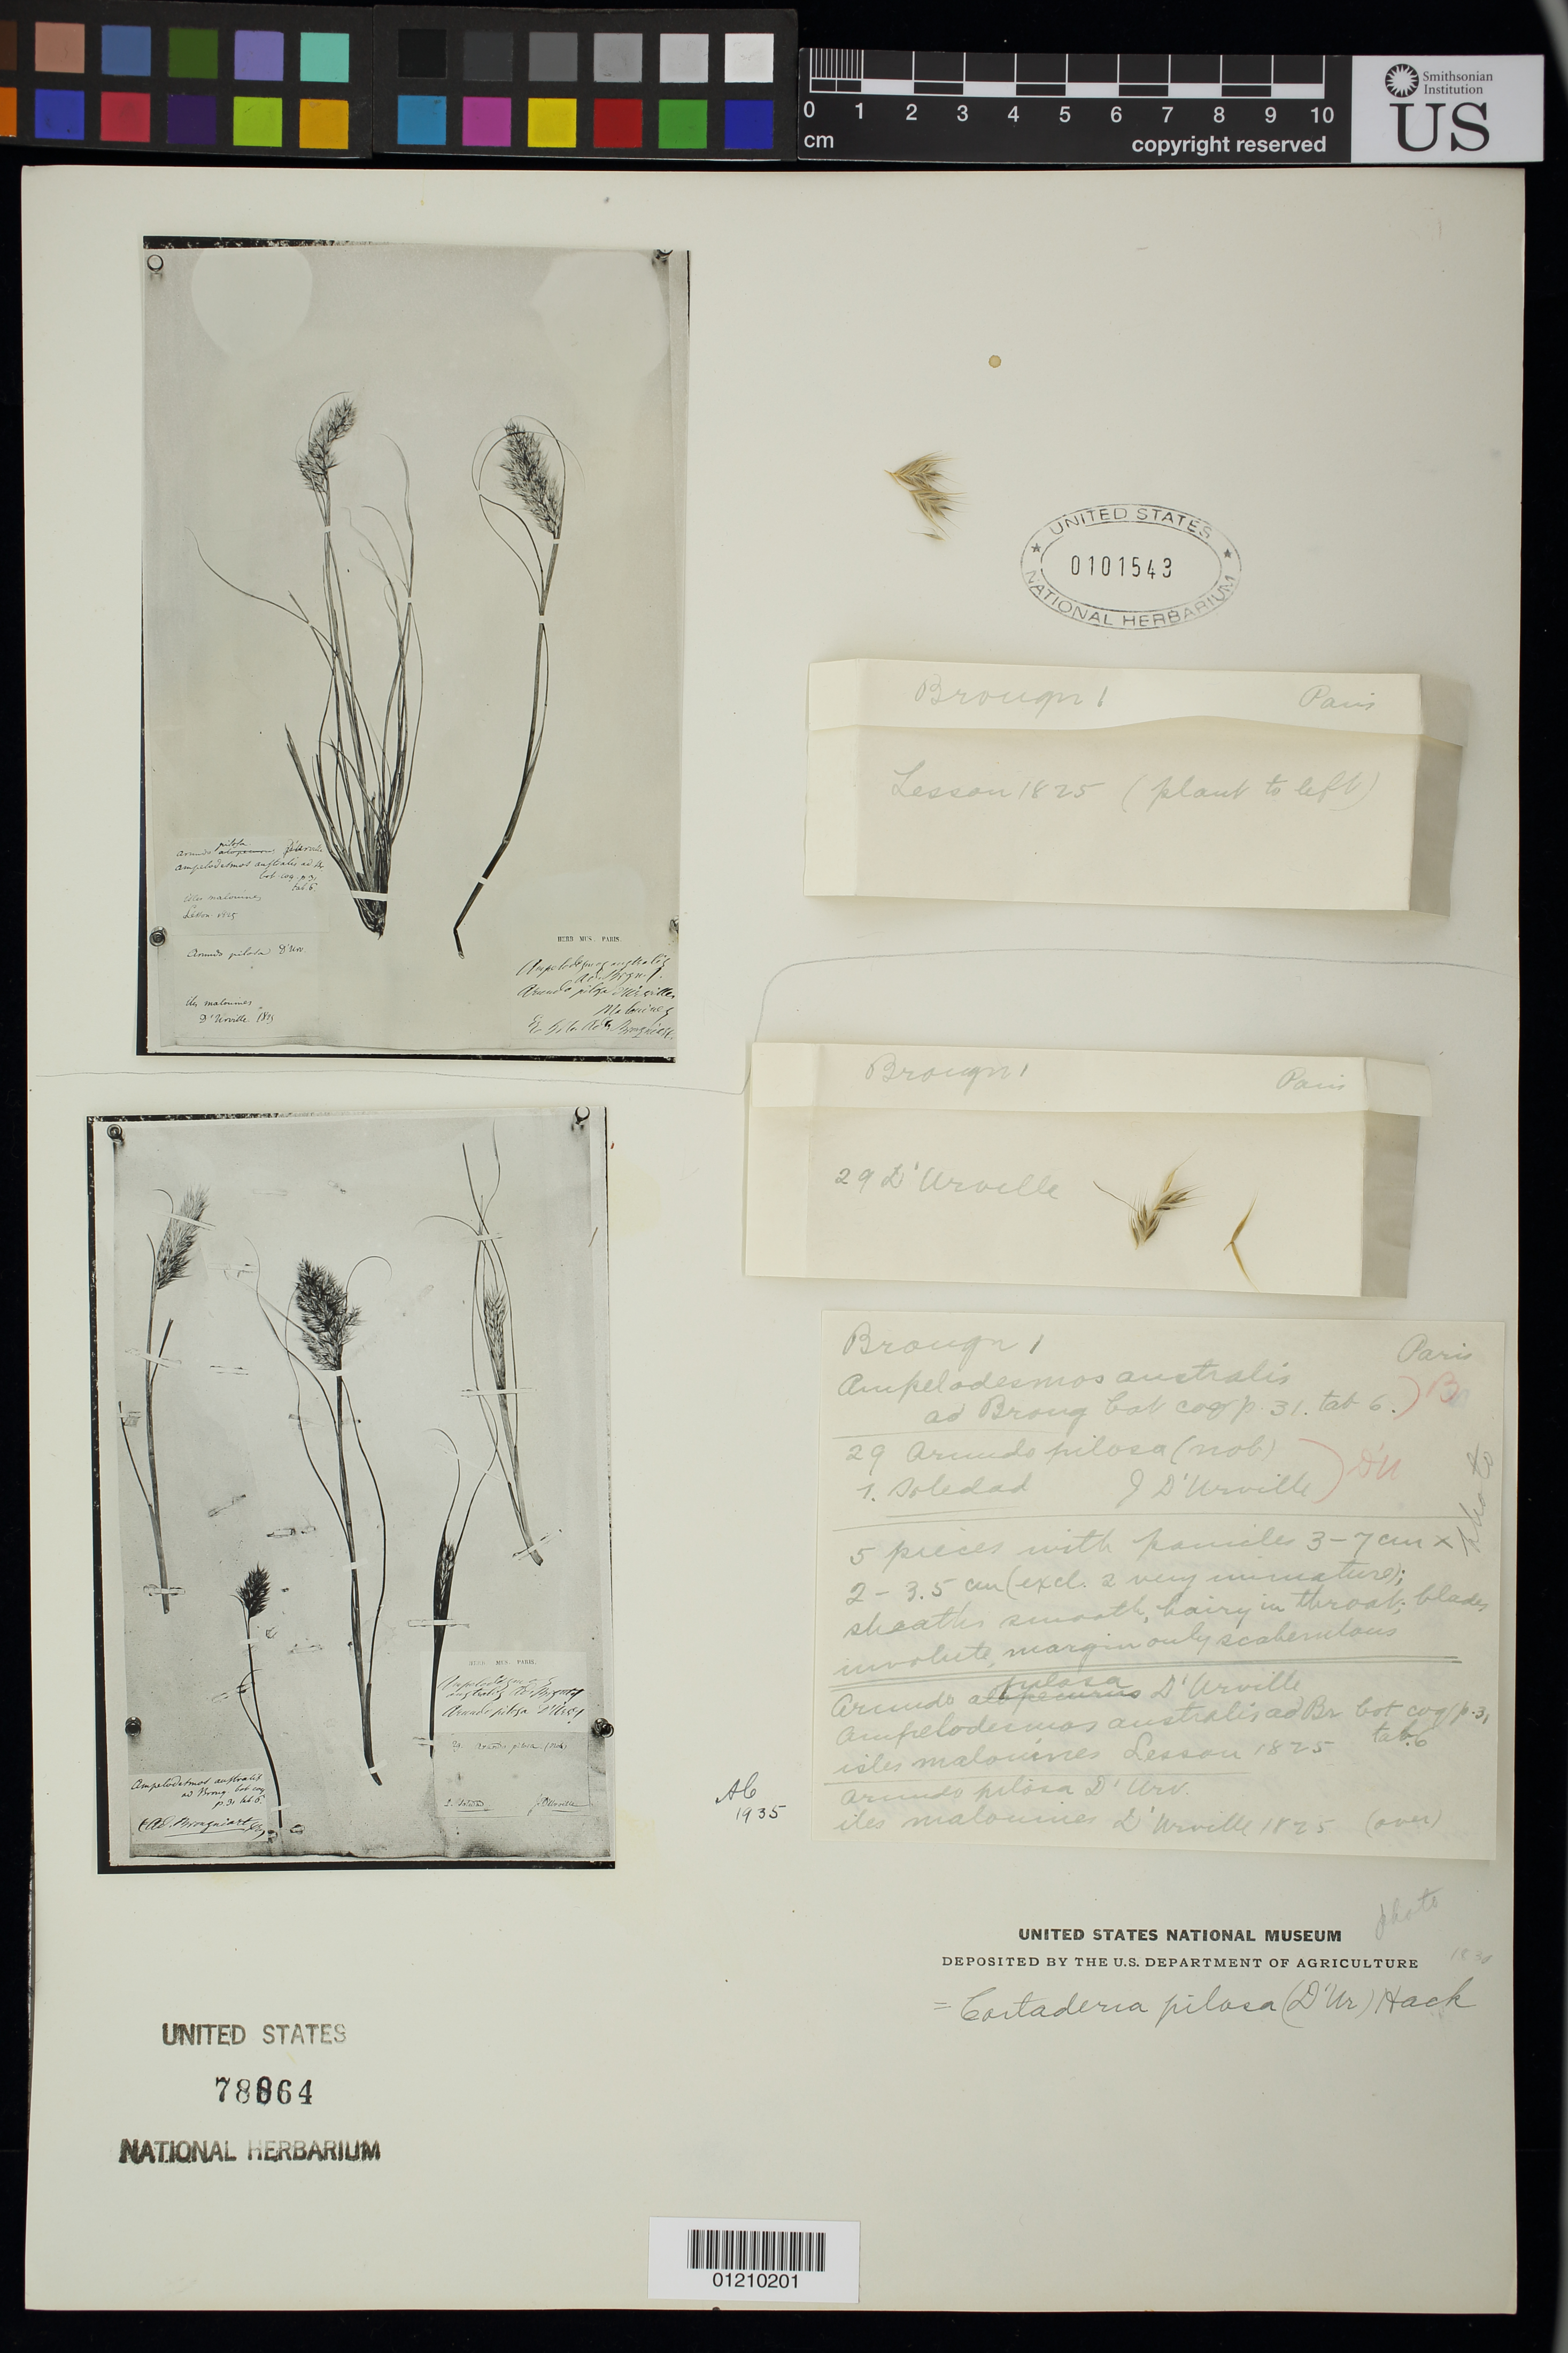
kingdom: Plantae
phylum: Tracheophyta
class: Liliopsida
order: Poales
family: Poaceae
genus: Arundo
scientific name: Arundo pilosa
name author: d'Urv.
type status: Possible Syntype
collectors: J. d'Urville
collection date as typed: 1825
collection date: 1825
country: Falkland Islands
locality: Malouines.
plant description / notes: Fragmentary material of type specimen ex herb.Paris.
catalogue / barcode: US 101543